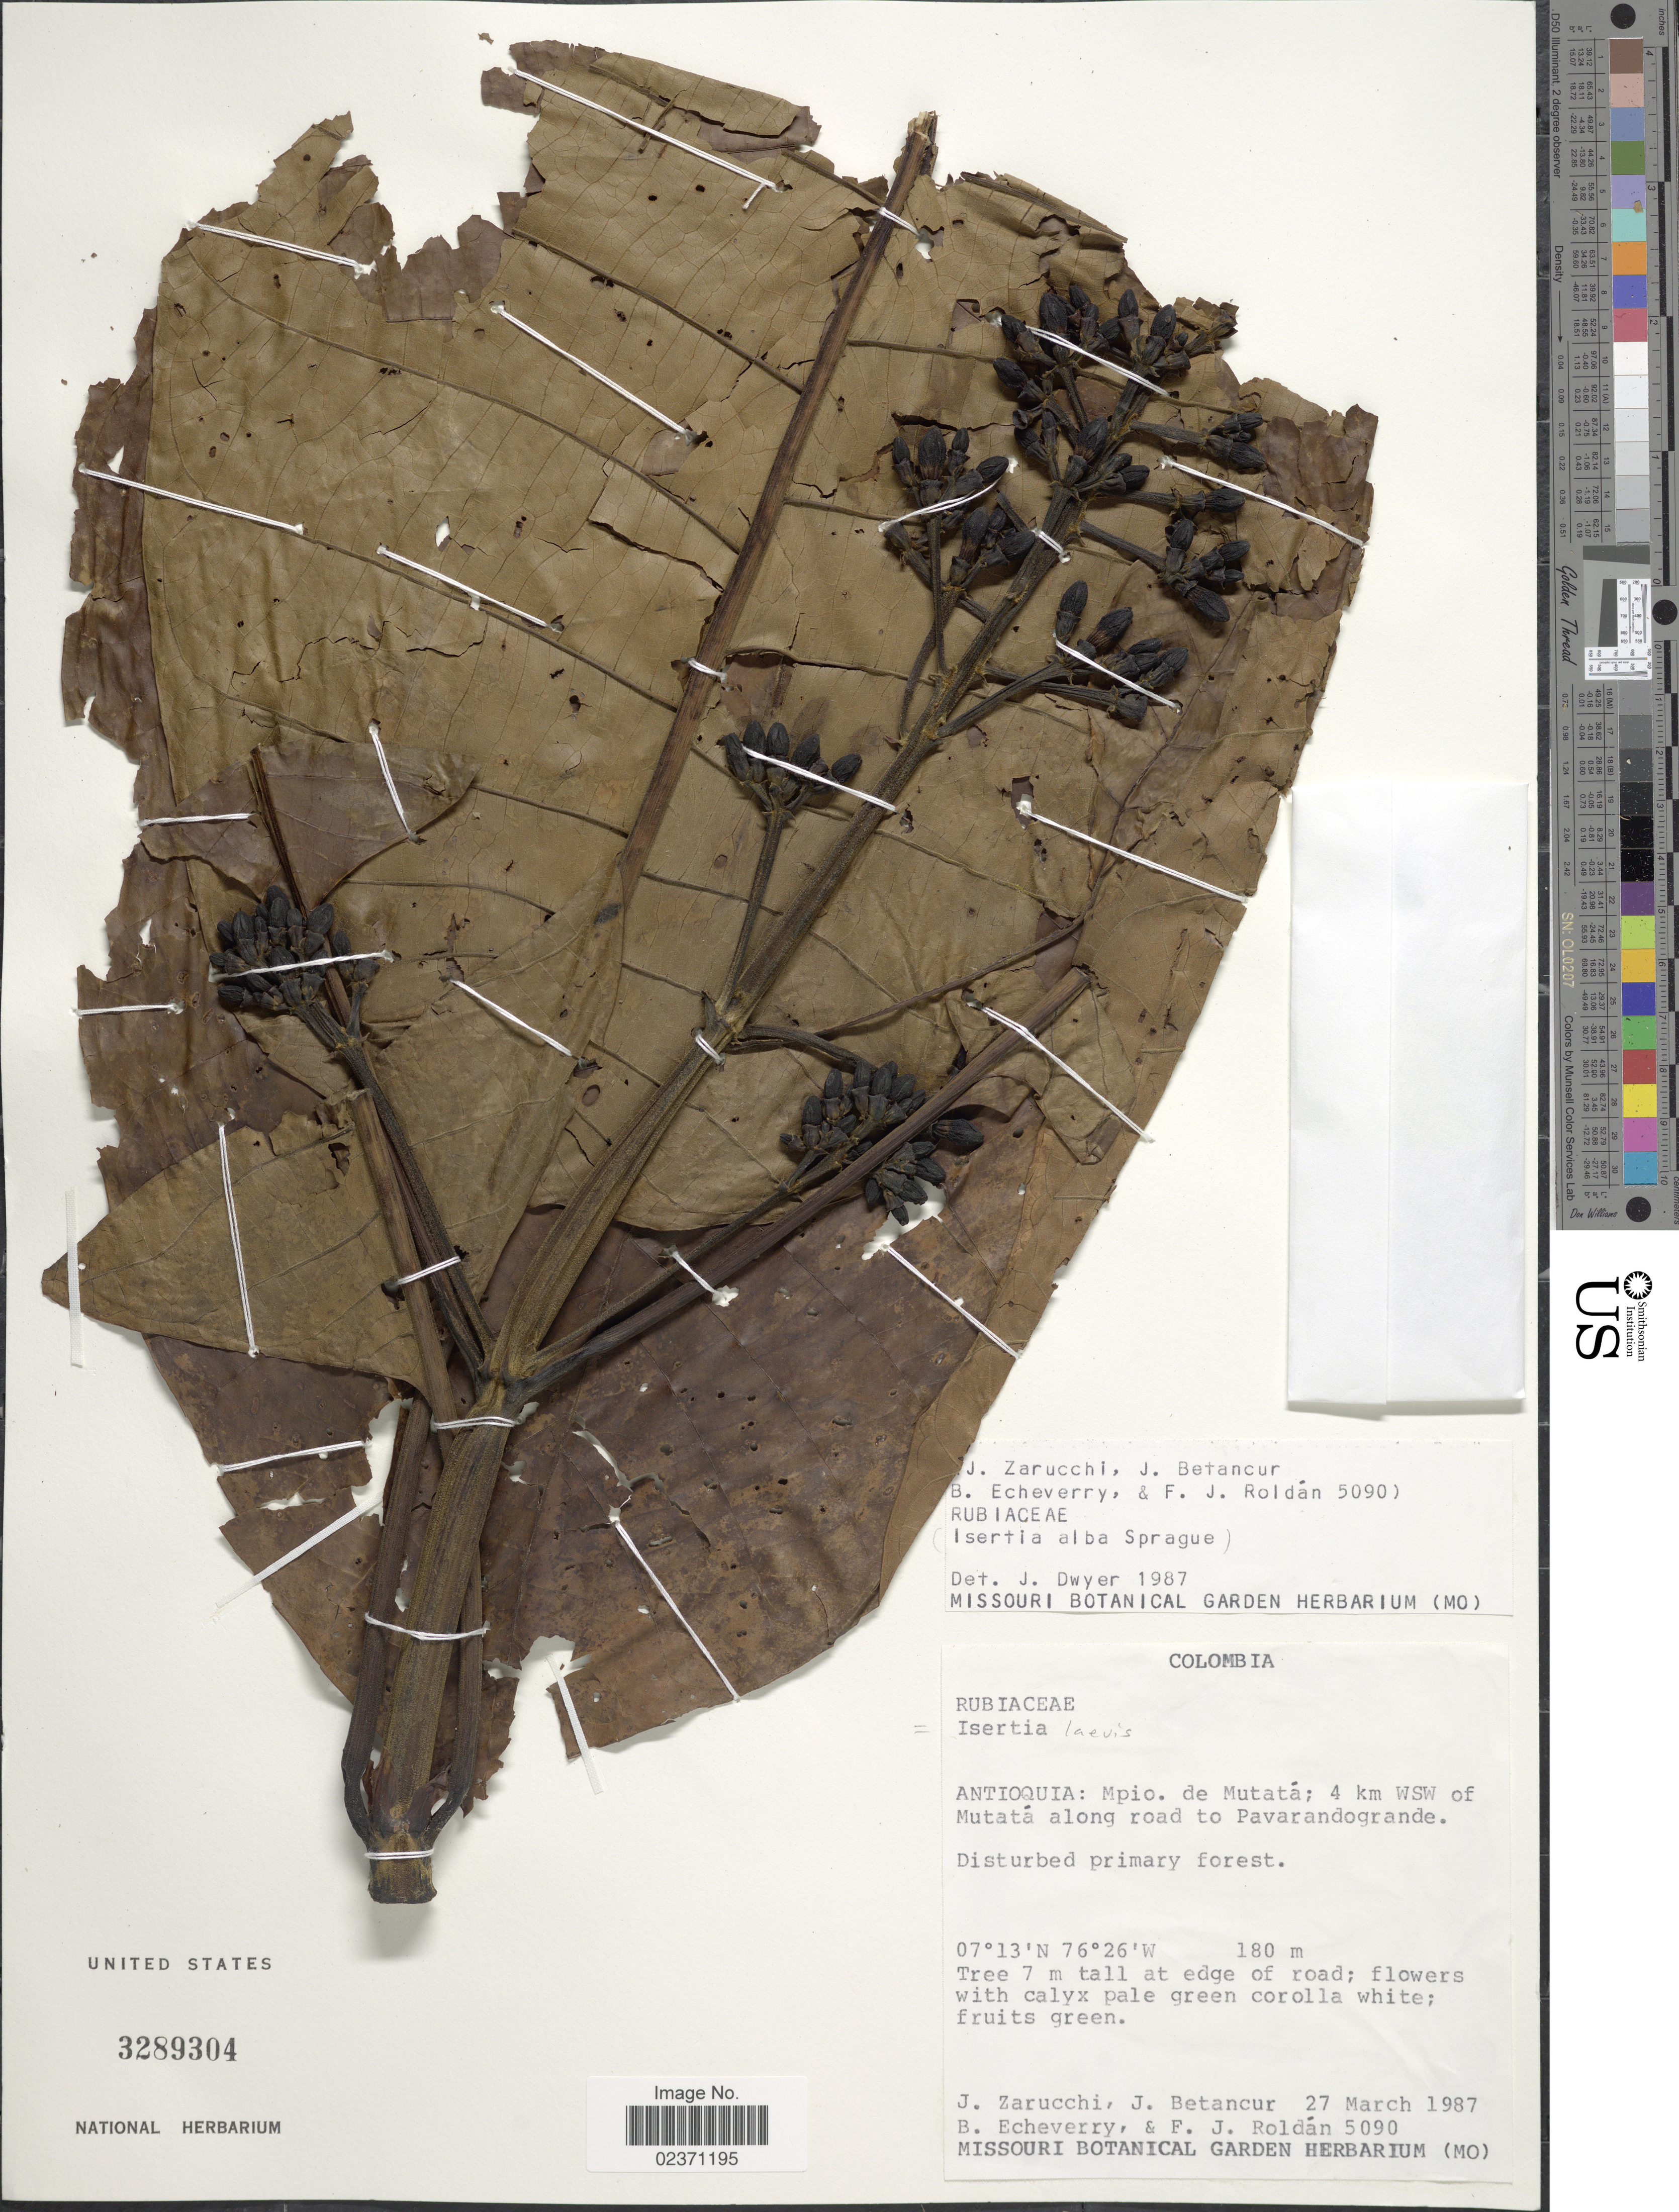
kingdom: Plantae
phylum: Tracheophyta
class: Magnoliopsida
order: Gentianales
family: Rubiaceae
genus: Isertia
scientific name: Isertia laevis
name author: (Triana) B.M. Boom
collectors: J. L. Zarucchi, J. Betancur, B. Echeverry & F. J. Roldán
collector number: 5090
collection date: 1987-03-27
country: Colombia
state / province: Antioquia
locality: Mpio. de Mutata; 4 km WSW of Mutata along road to Pavarandogrande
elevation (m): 180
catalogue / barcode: US 3289304